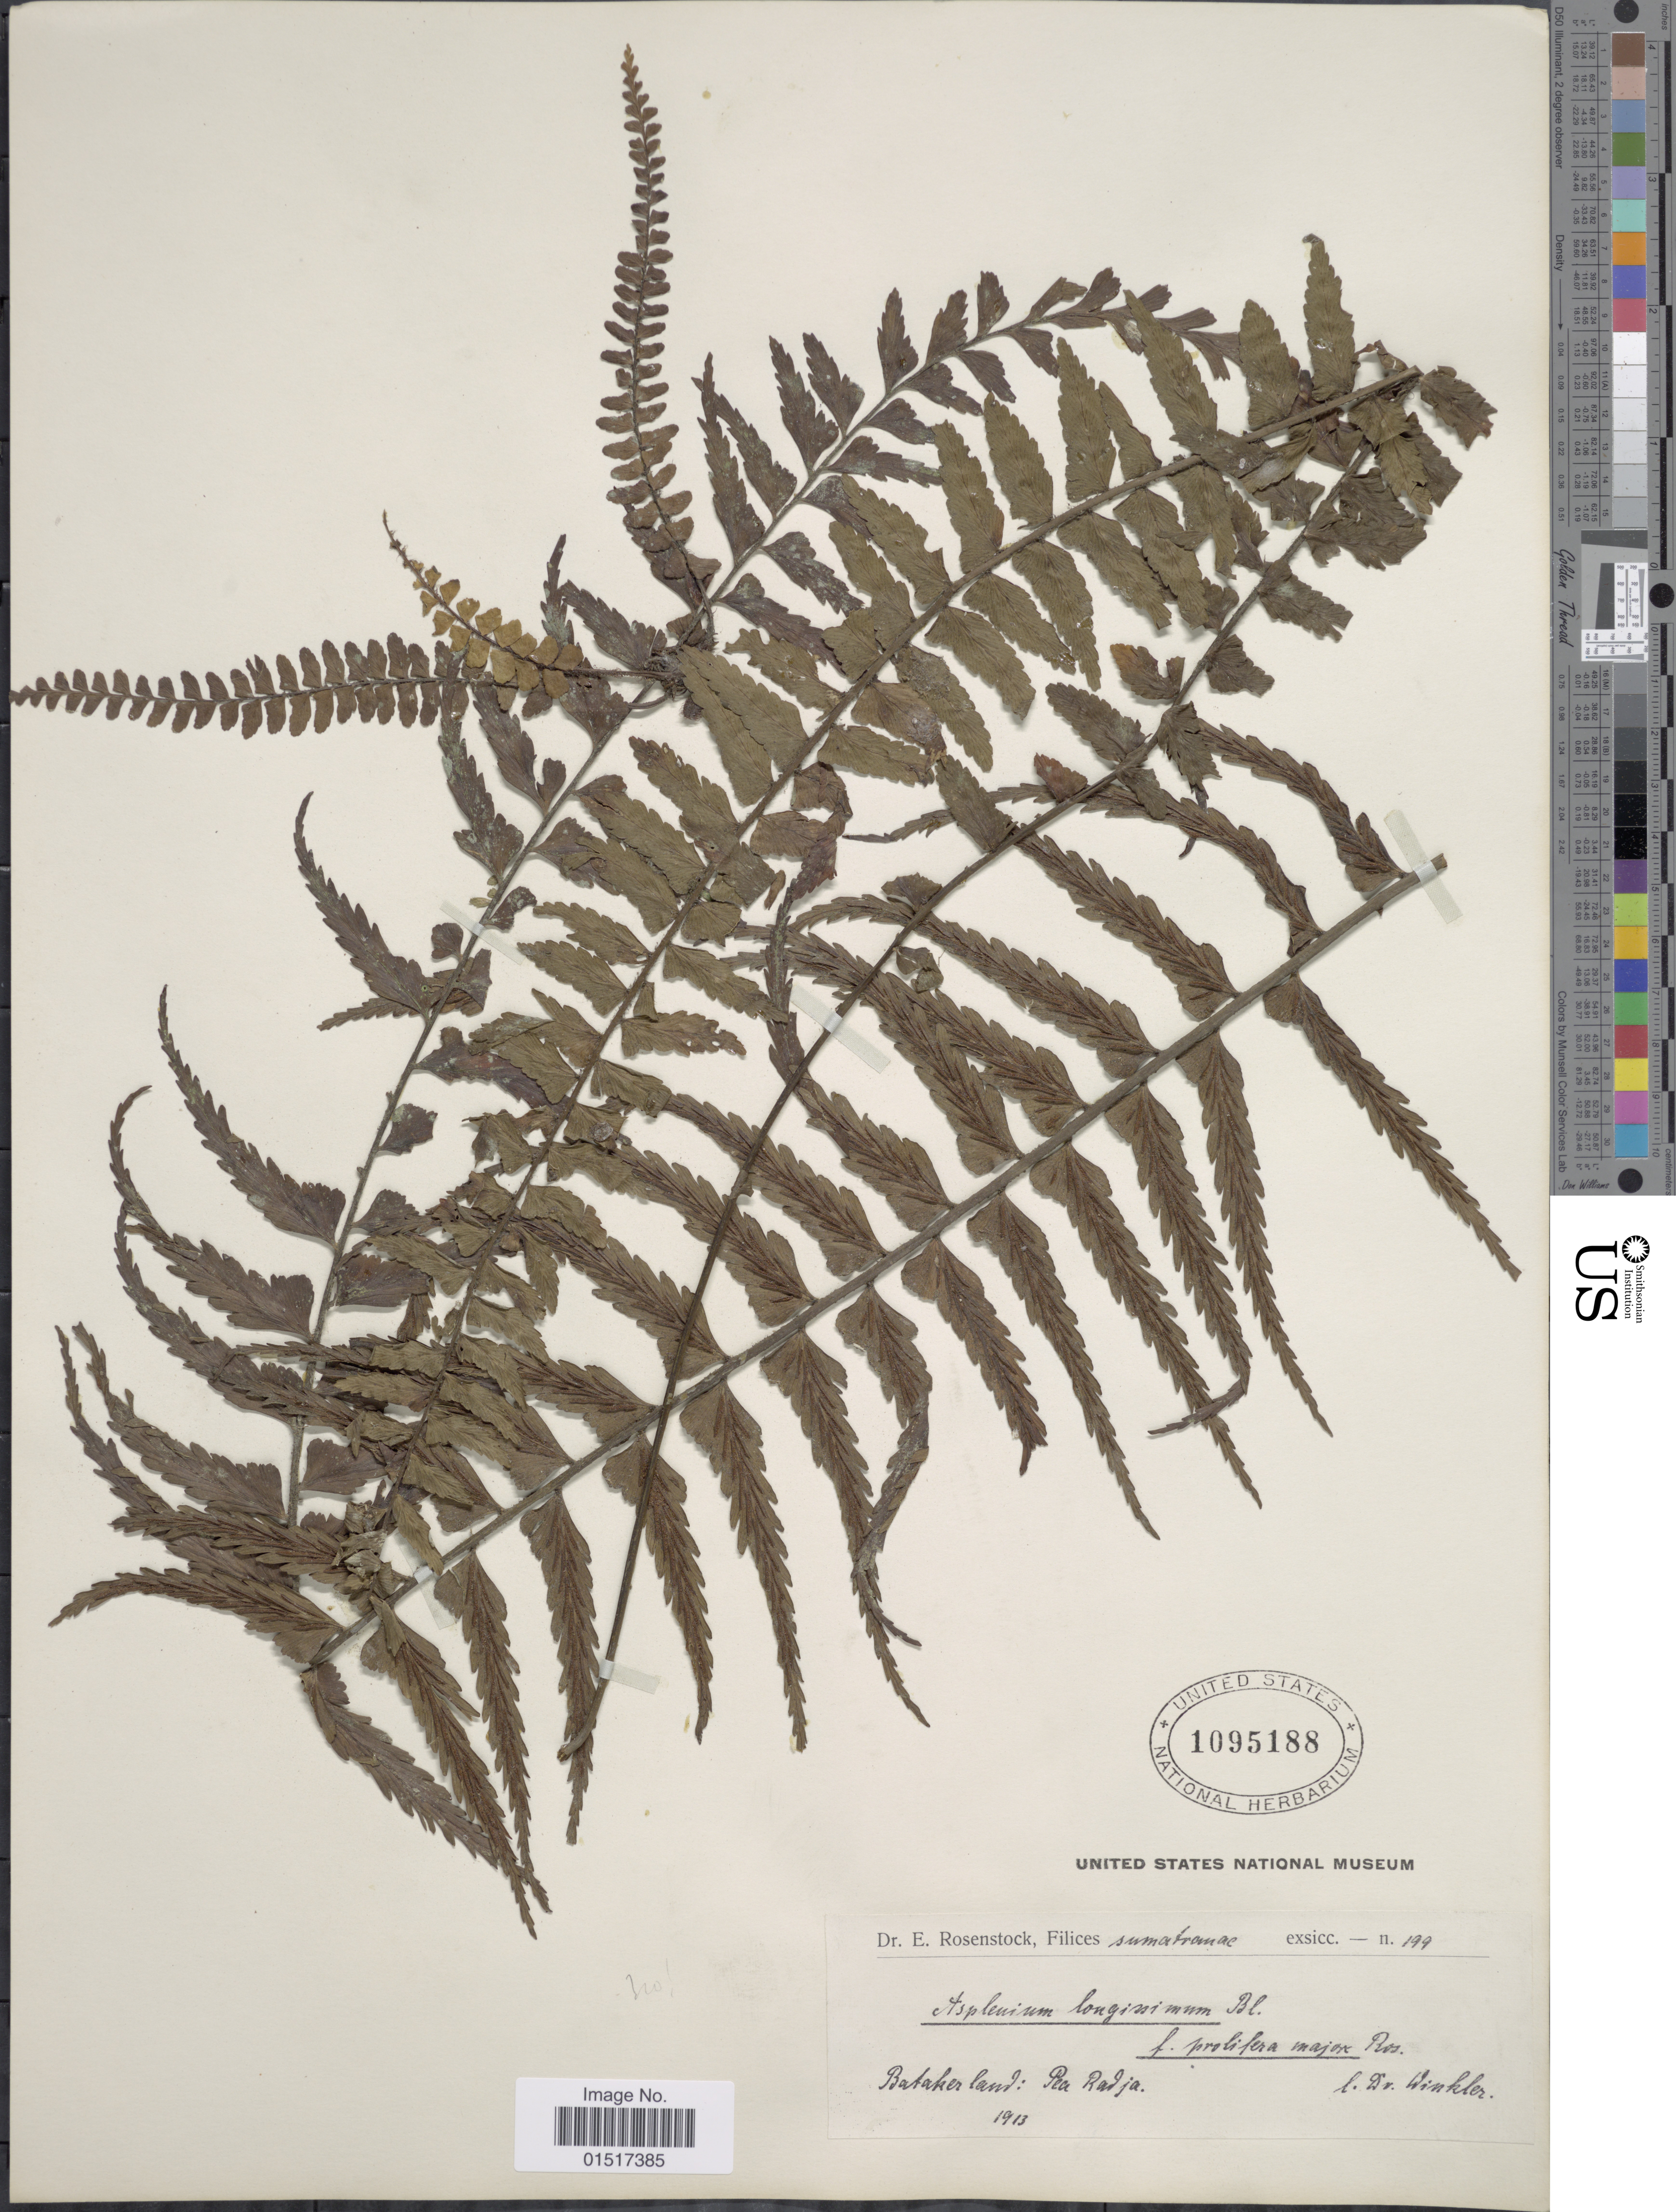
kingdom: Plantae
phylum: Tracheophyta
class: Polypodiopsida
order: Polypodiales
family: Aspleniaceae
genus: Asplenium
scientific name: Asplenium sp.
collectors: -. Winkler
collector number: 199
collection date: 1913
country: Indonesia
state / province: Sumatra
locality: Sumatranae. Batakerland: Pea Radja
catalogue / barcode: US 1095188